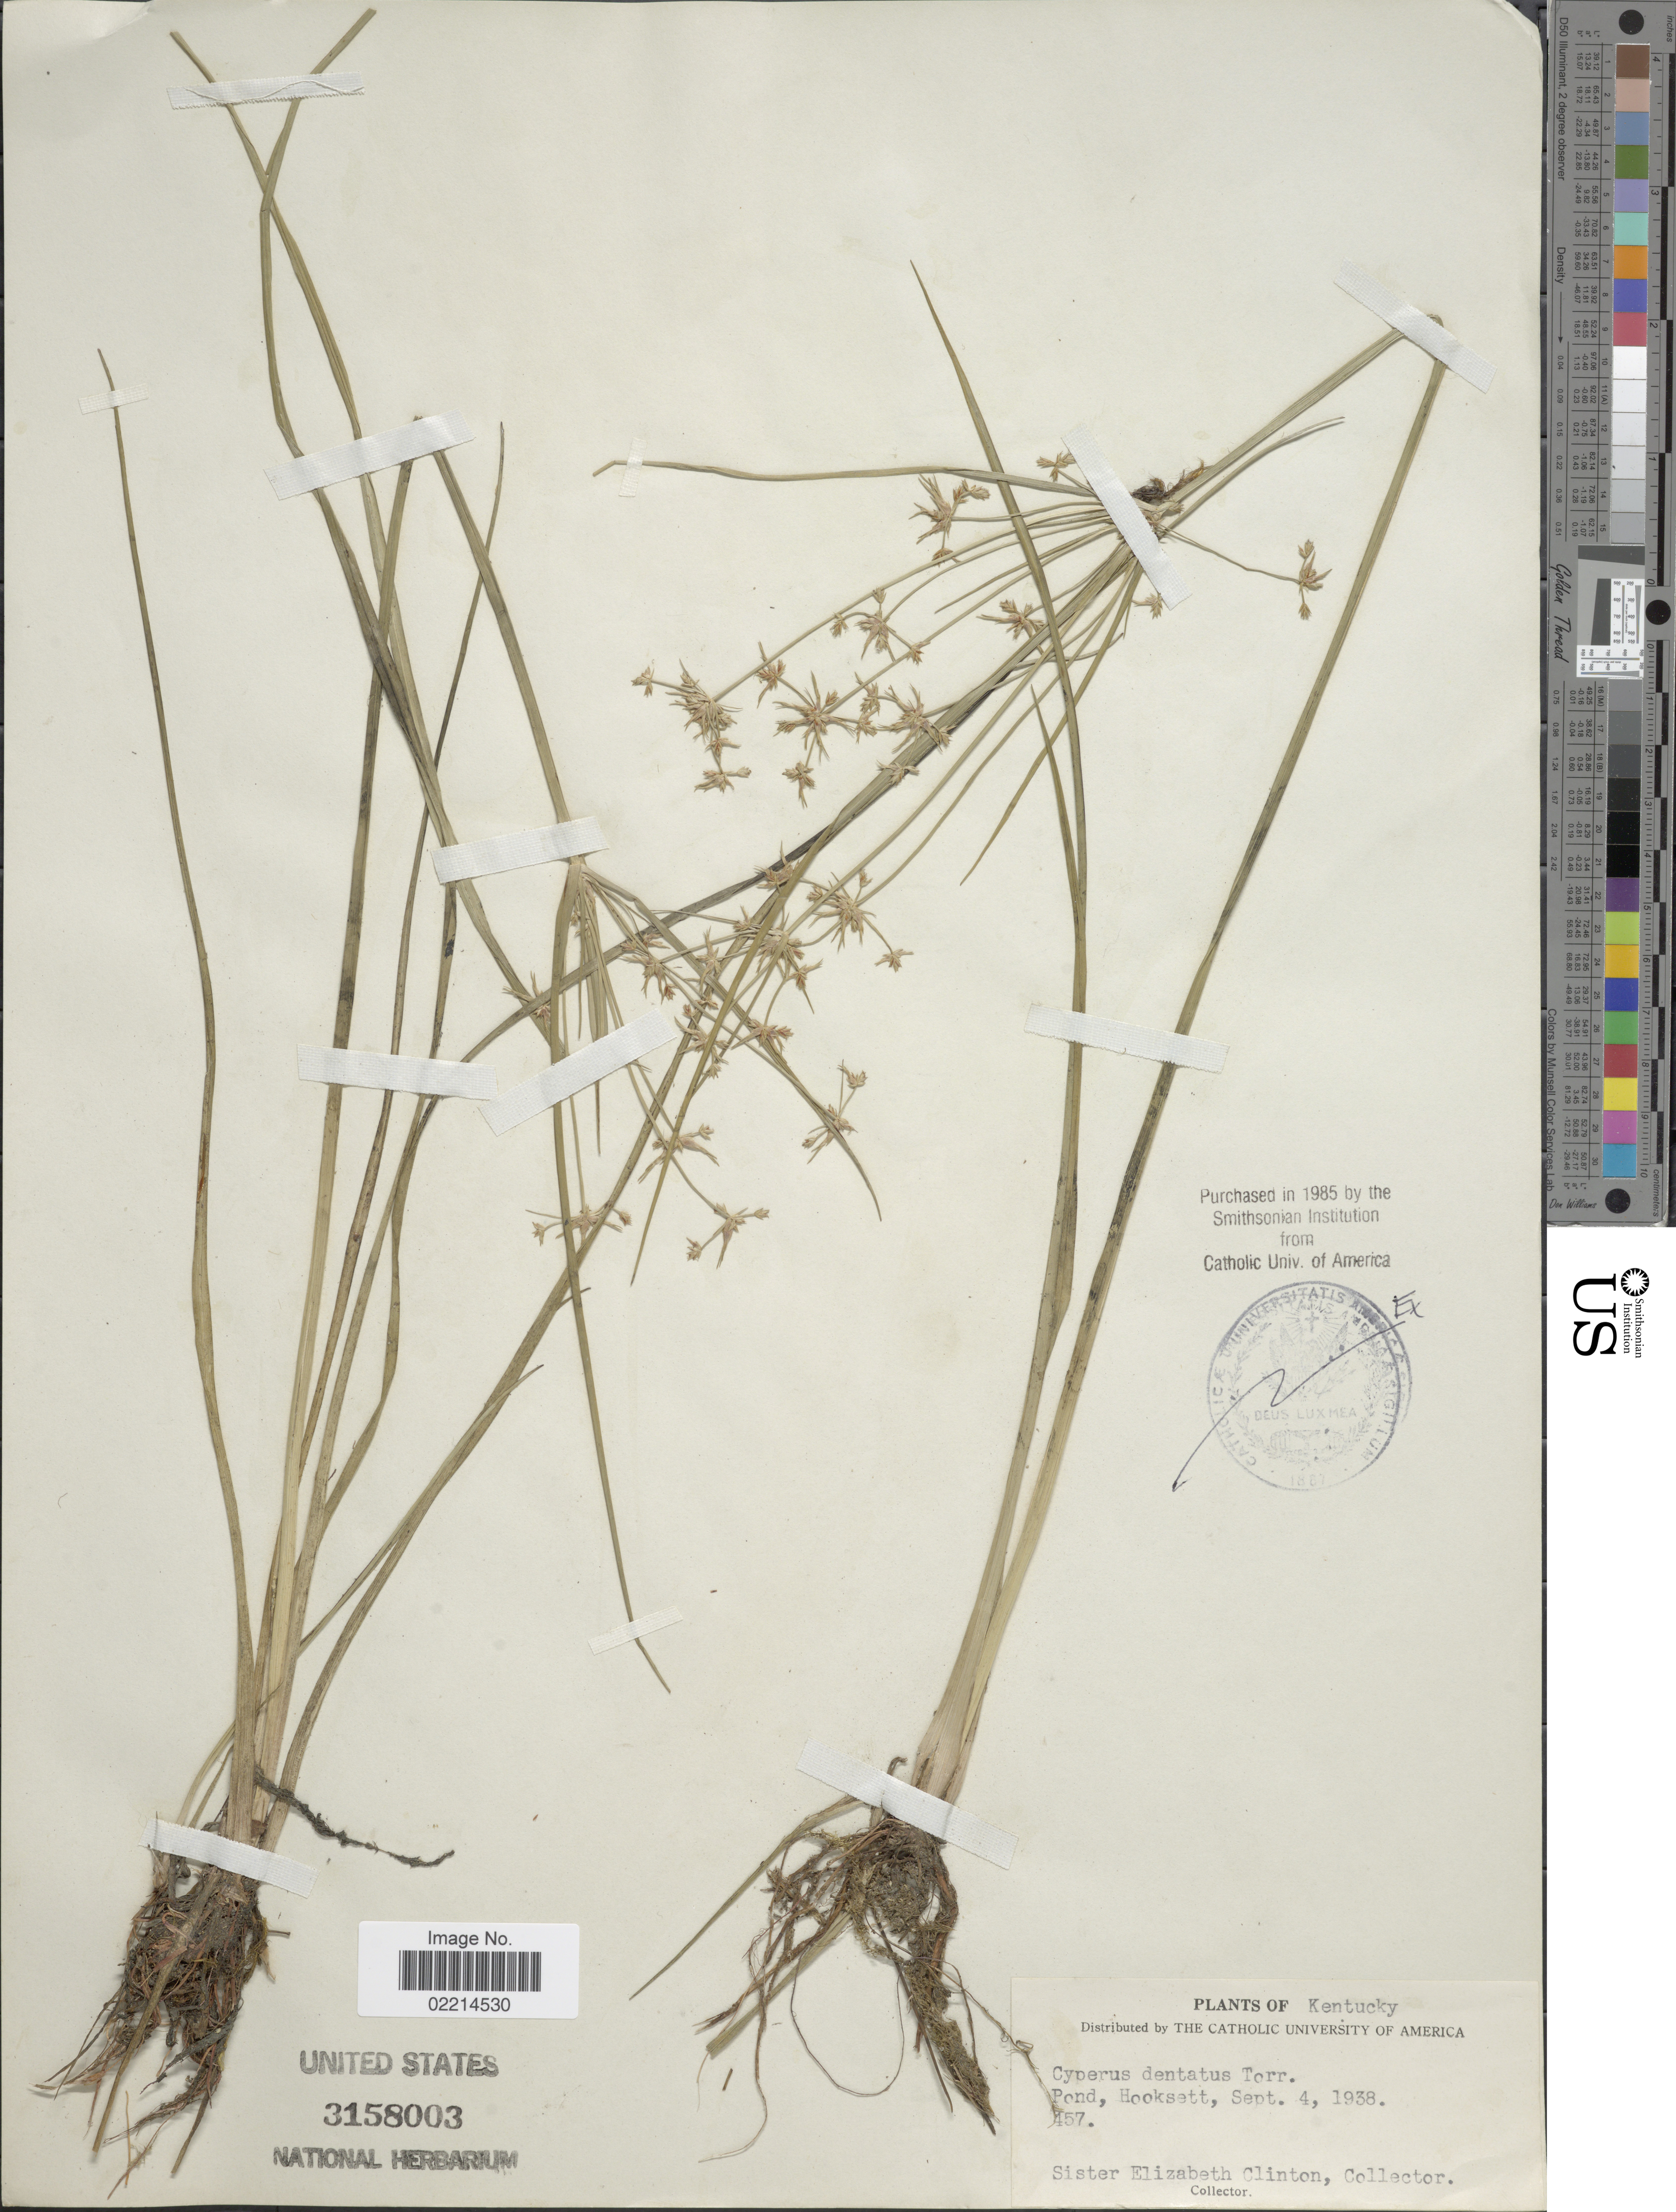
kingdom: Plantae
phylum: Tracheophyta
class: Liliopsida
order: Poales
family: Cyperaceae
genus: Cyperus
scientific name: Cyperus dentatus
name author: Torr.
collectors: E. Clinton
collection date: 1938-09-04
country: United States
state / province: Kentucky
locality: Pond, Hooksett.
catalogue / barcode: US 3158003